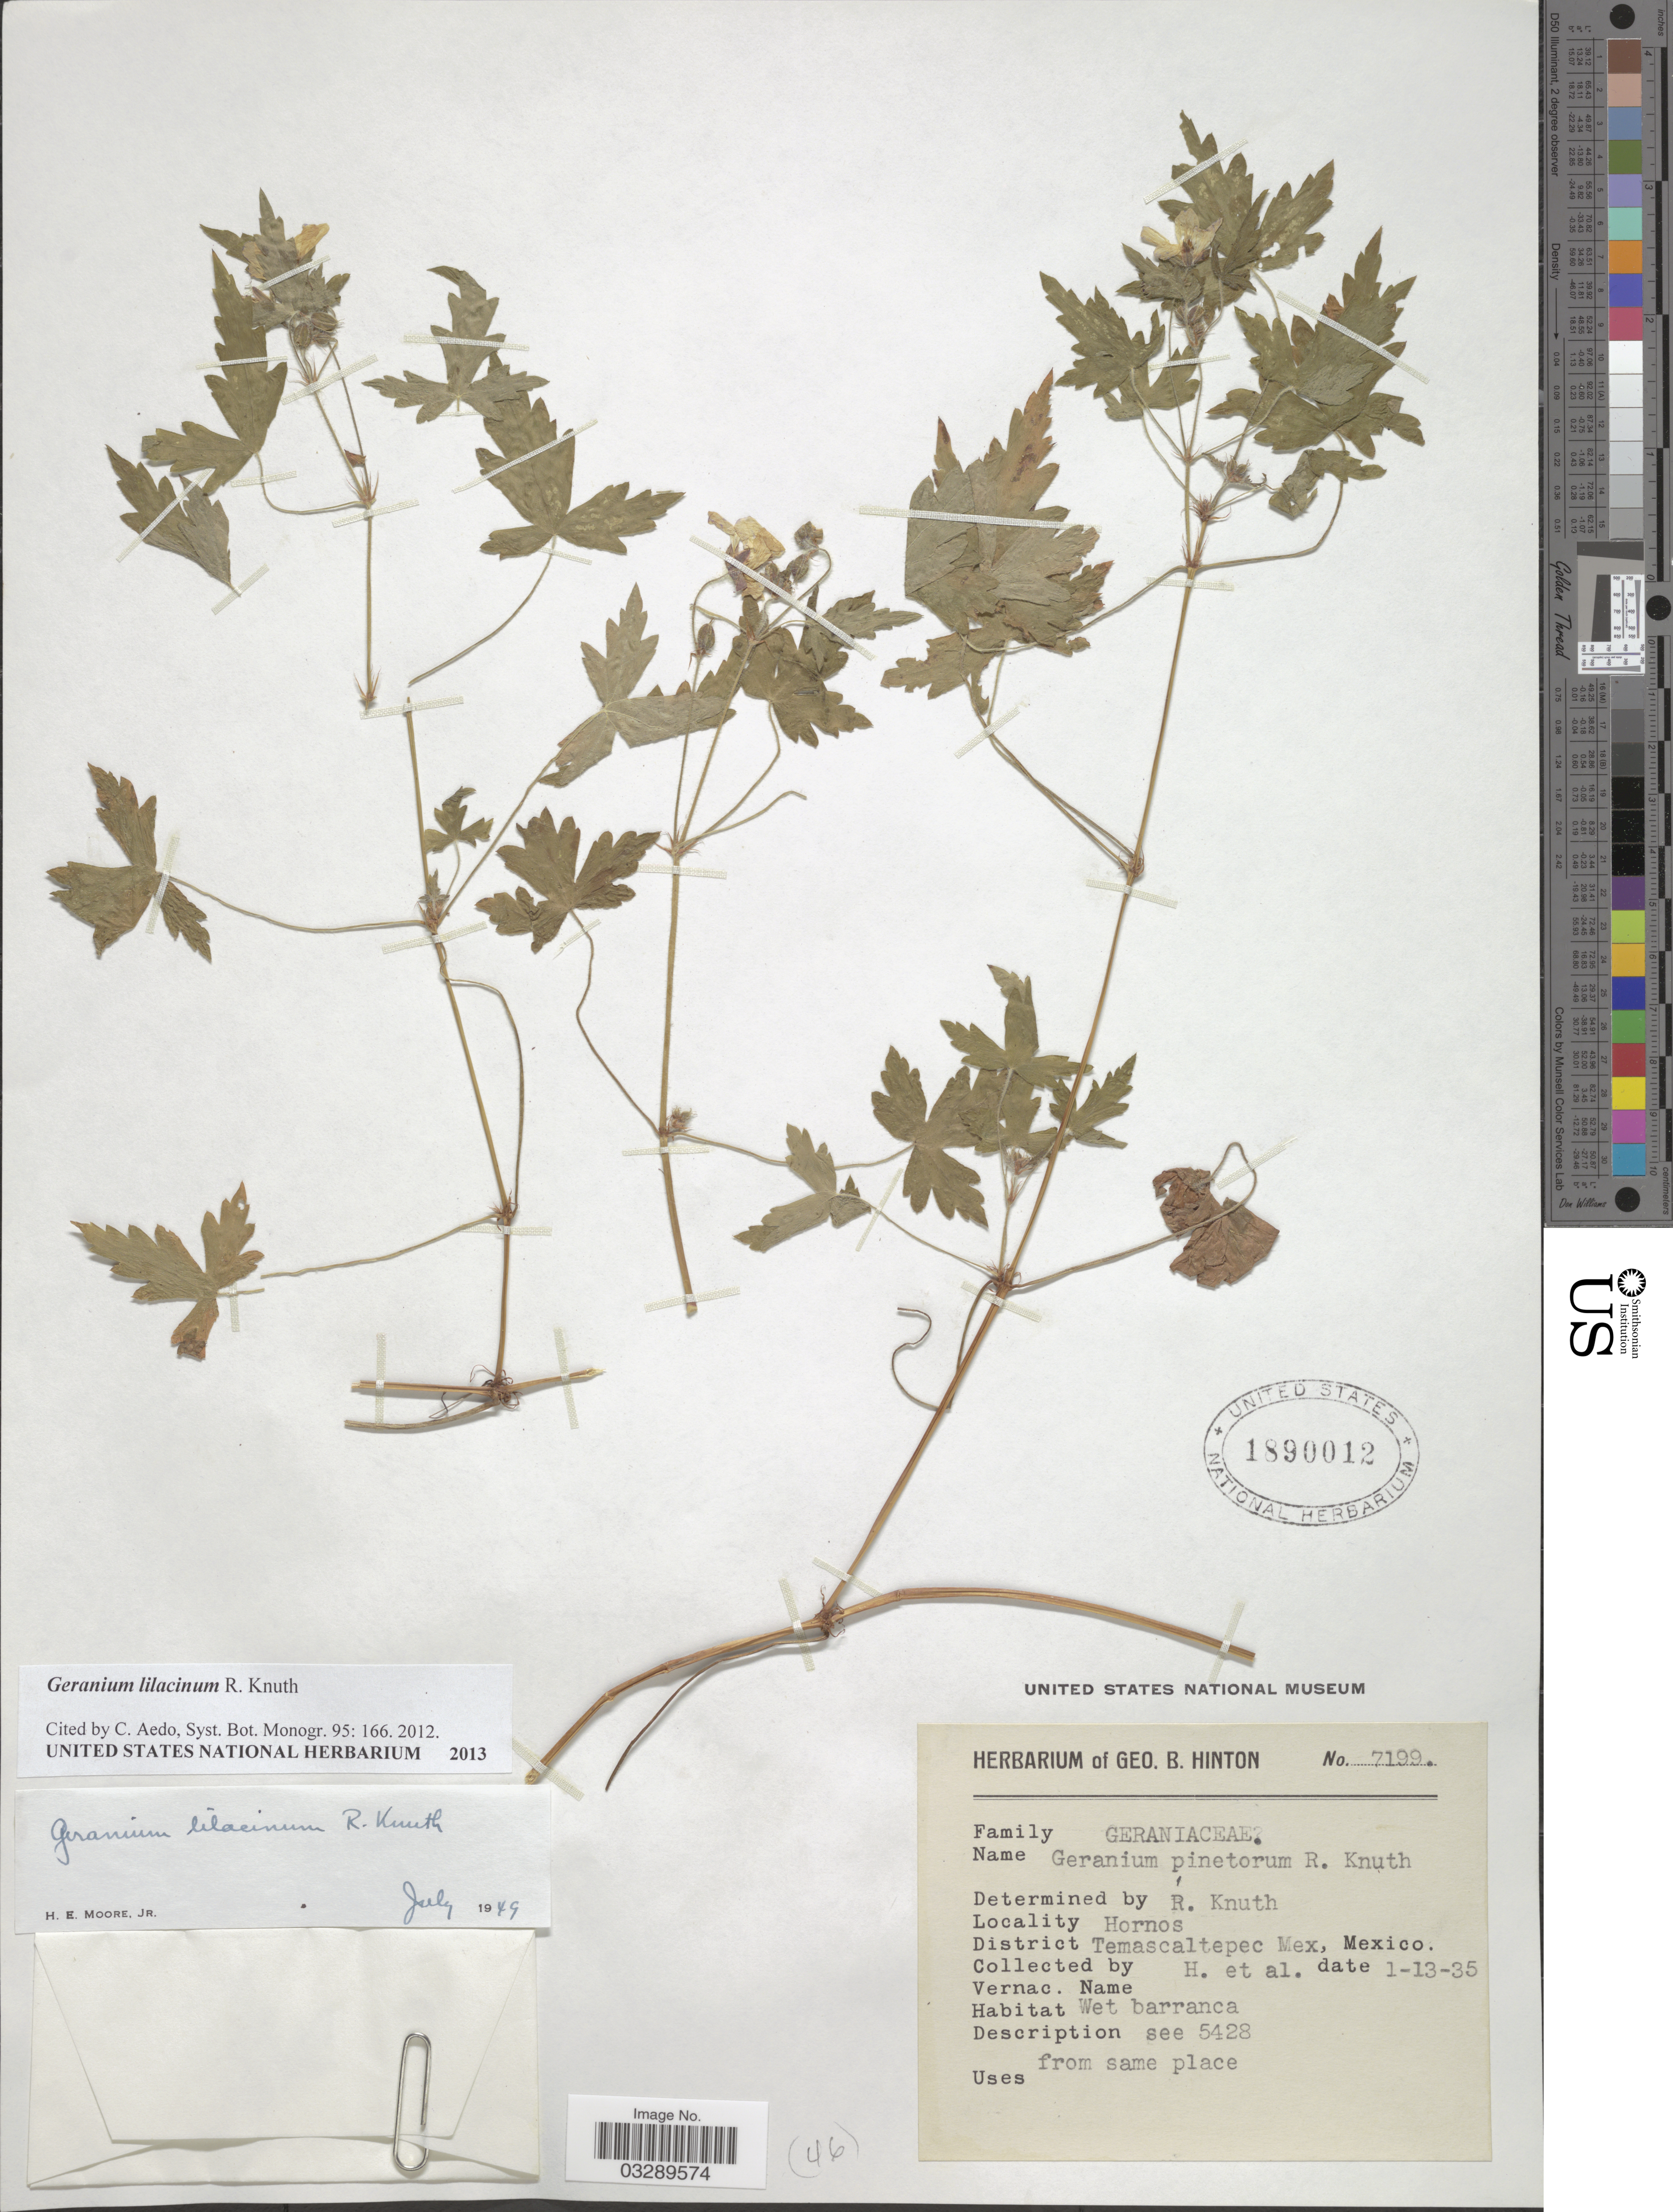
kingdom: Plantae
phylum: Tracheophyta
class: Magnoliopsida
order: Geraniales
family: Geraniaceae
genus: Geranium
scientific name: Geranium lilacinum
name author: R. Knuth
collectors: G. B. Hinton & et al.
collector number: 7199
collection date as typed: Transcribed d/m/y: 13/1/35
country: Mexico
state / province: México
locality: Hornos. District Temascaltepec Mex.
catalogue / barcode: US 1890012